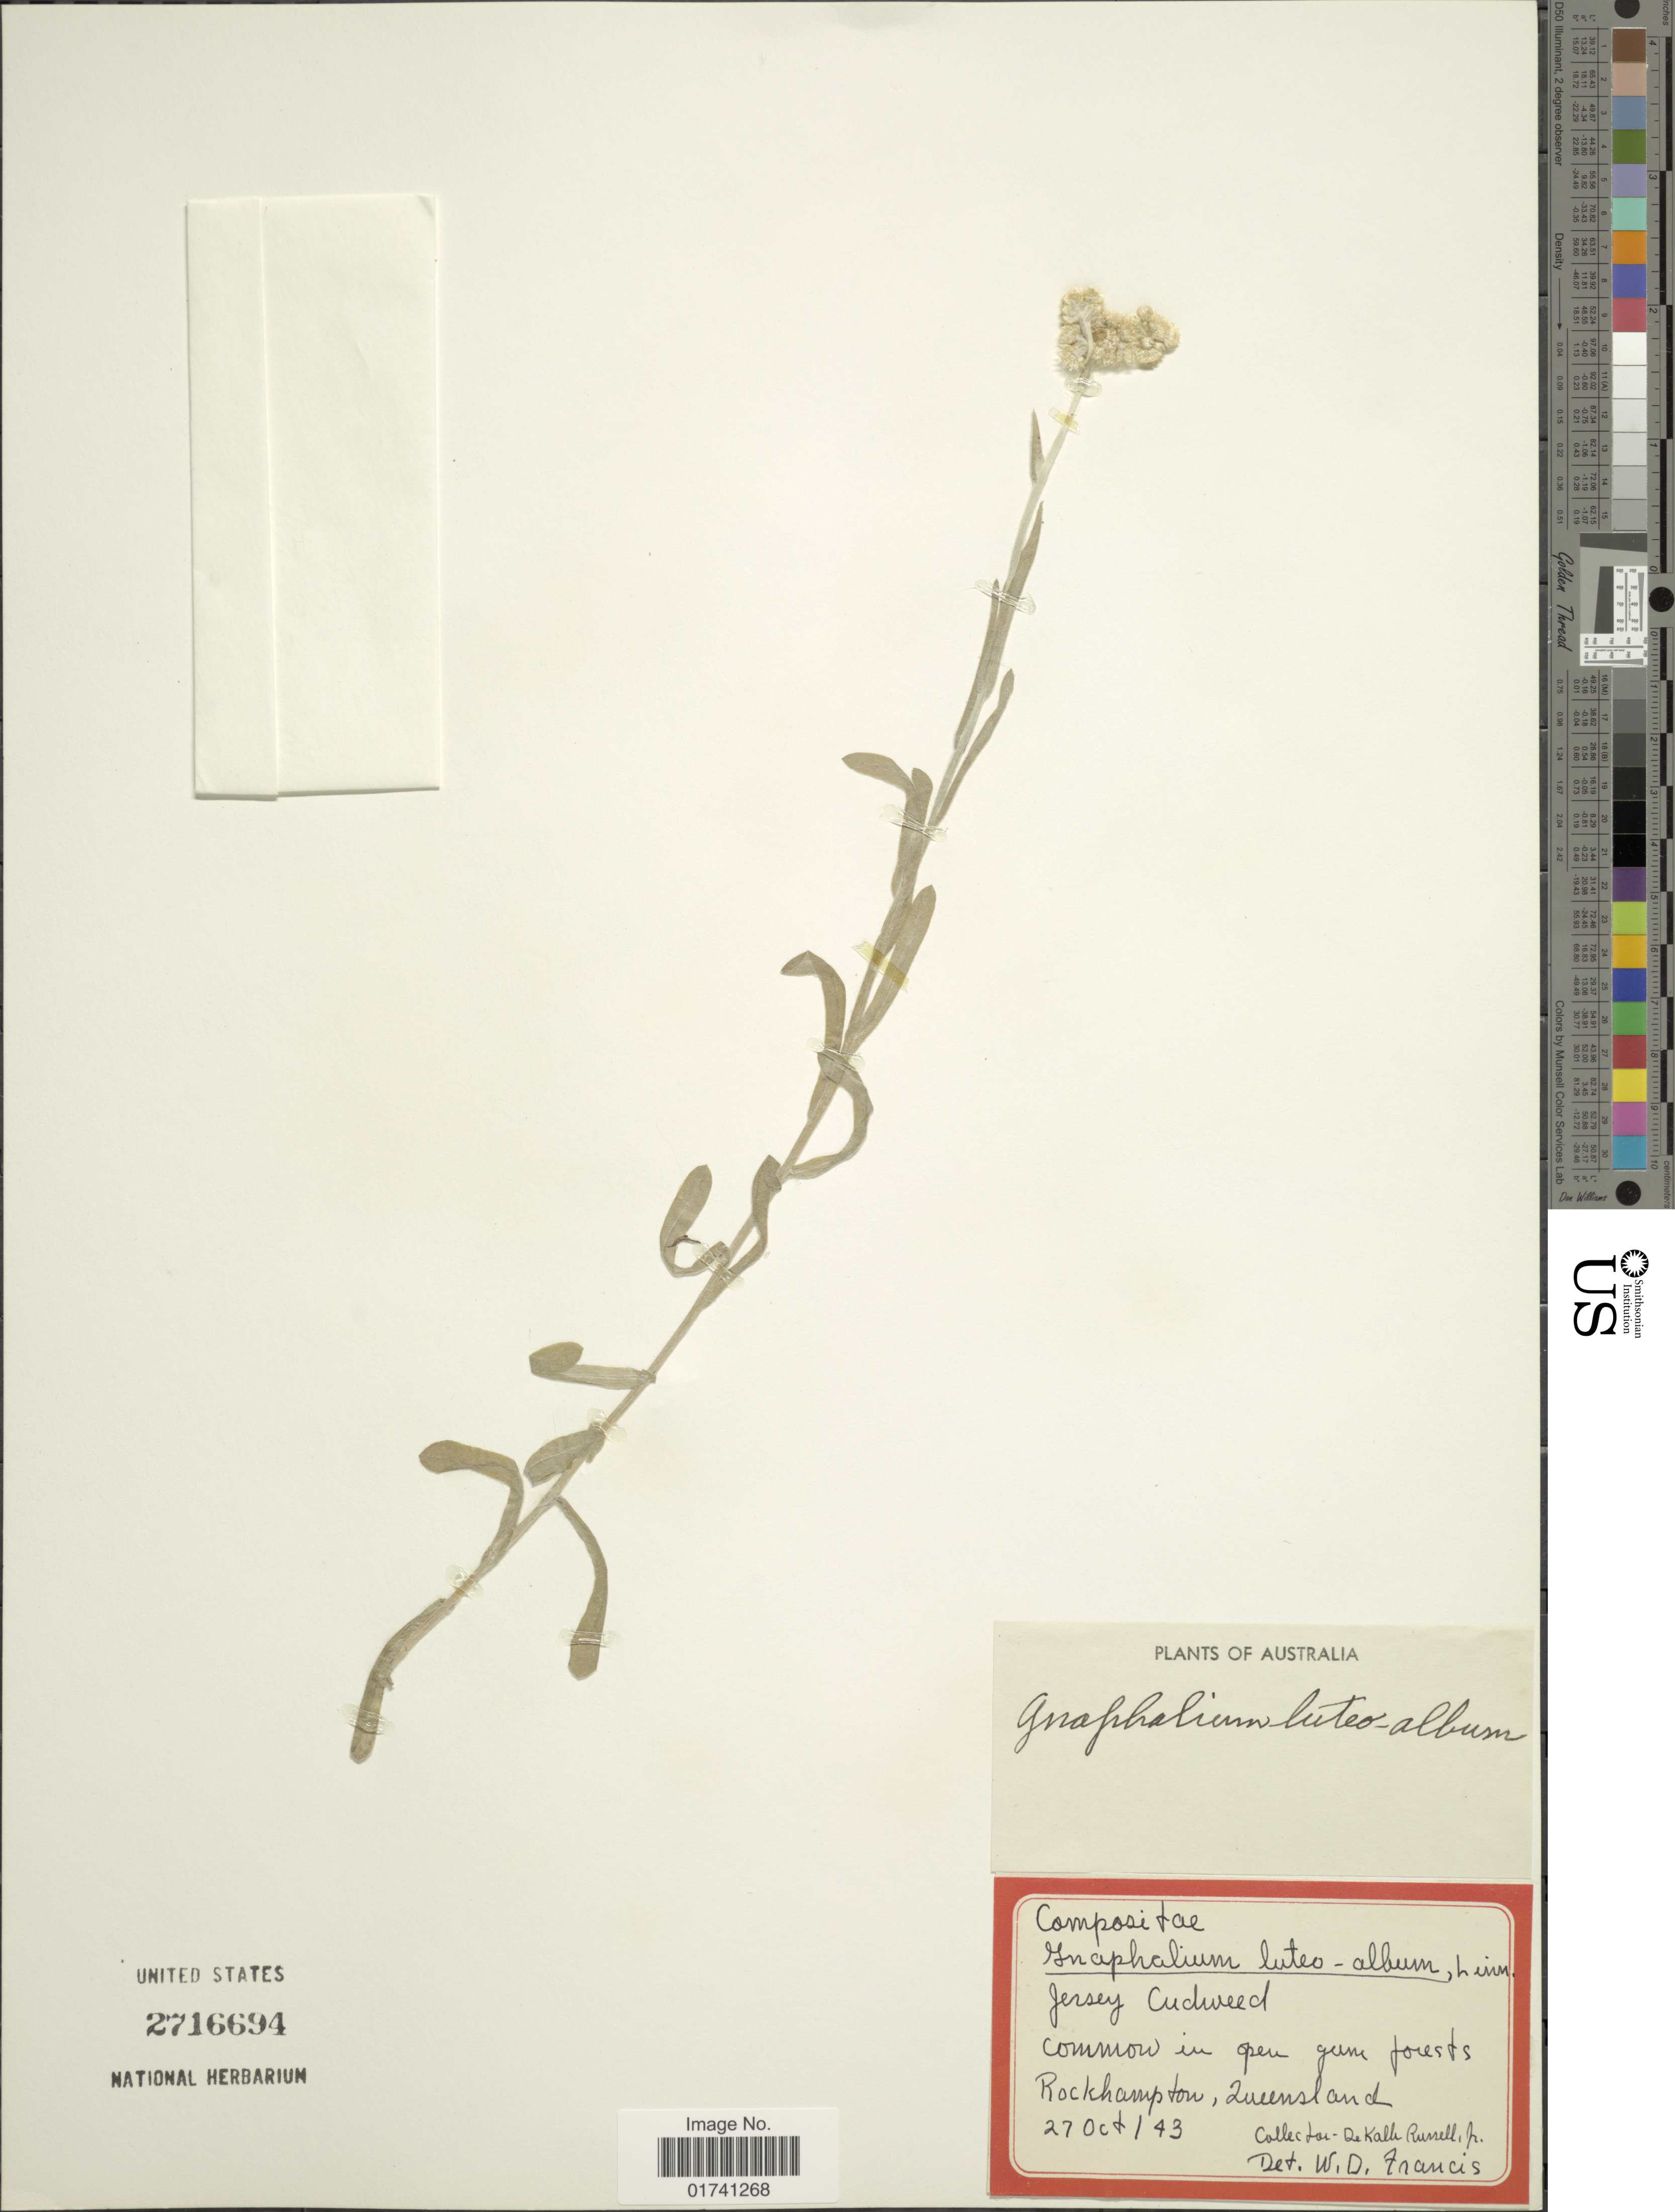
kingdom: Plantae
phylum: Tracheophyta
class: Magnoliopsida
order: Asterales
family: Asteraceae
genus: Laphangium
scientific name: Laphangium luteoalbum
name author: (L.) Tzvelev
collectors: D. K. Russell Jr.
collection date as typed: Transcribed d/m/y: 27/10/43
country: Australia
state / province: Queensland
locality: Rockhampton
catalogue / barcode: US 2716694